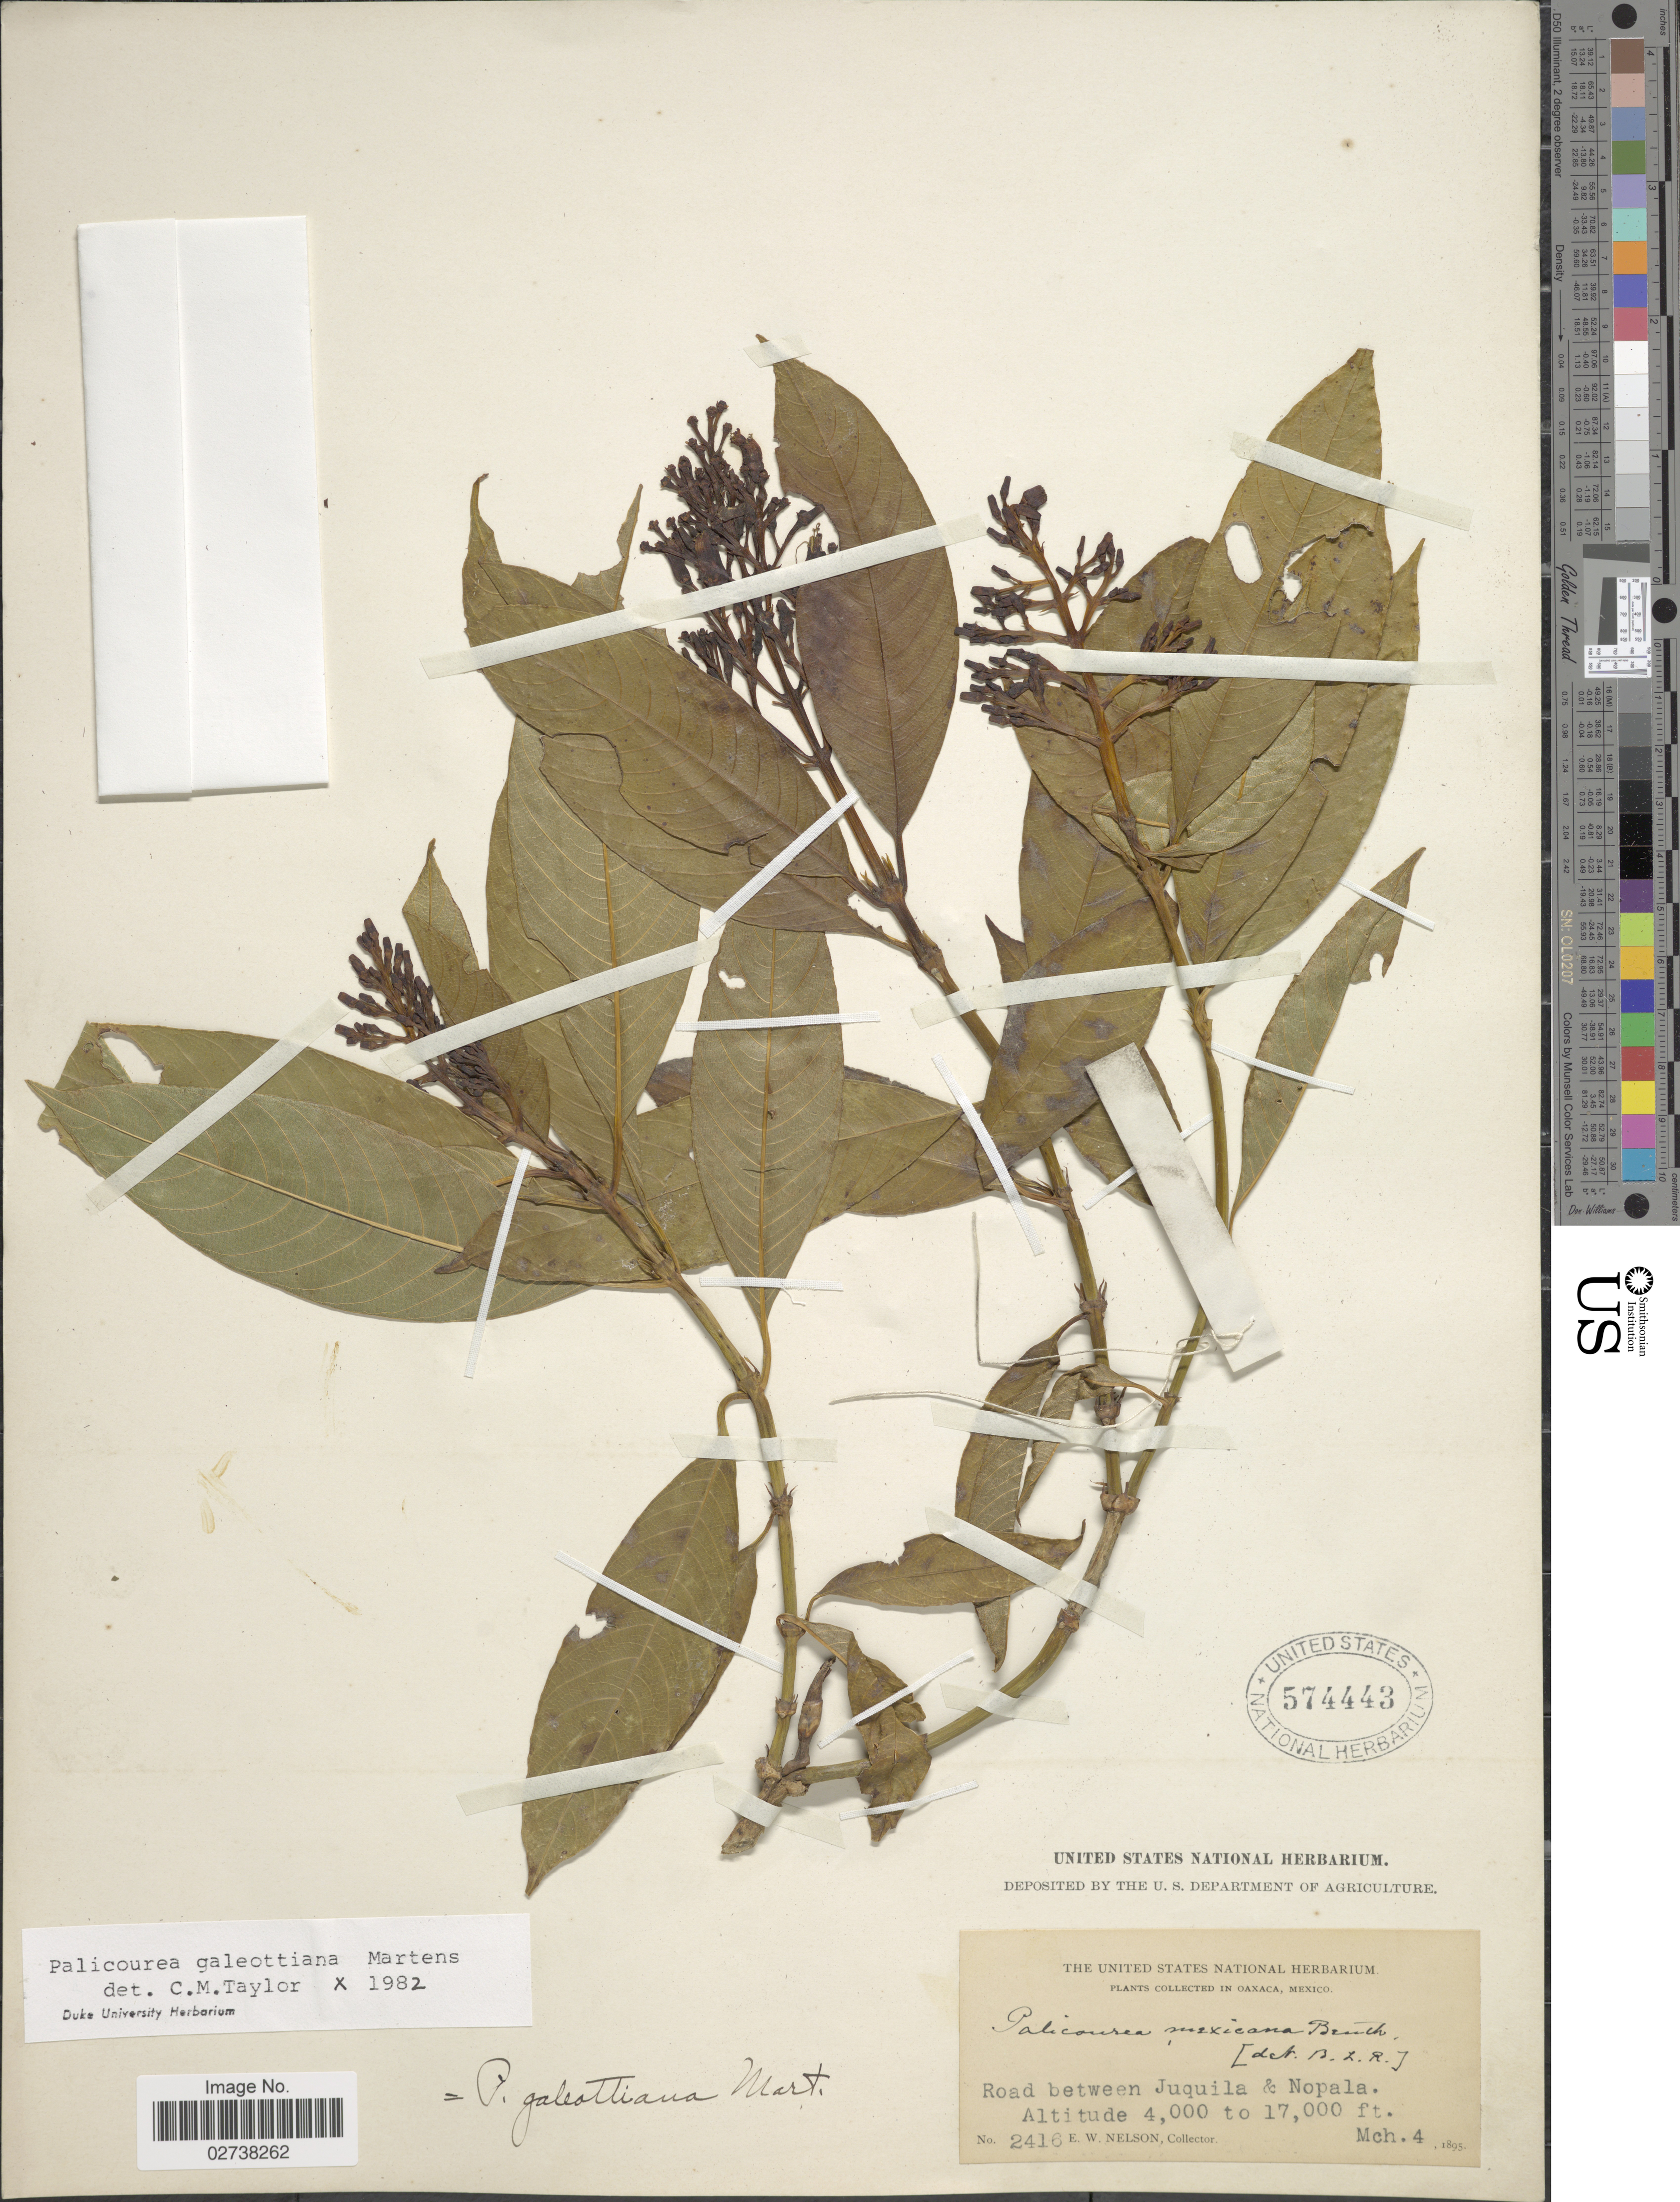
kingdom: Plantae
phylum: Tracheophyta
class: Magnoliopsida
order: Gentianales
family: Rubiaceae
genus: Palicourea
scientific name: Palicourea galeottiana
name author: M. Martens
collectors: E. W. Nelson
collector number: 2416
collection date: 1895-03-04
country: Mexico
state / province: Oaxaca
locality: Road beteen Juquila & Nopala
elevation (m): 1219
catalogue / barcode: US 574443